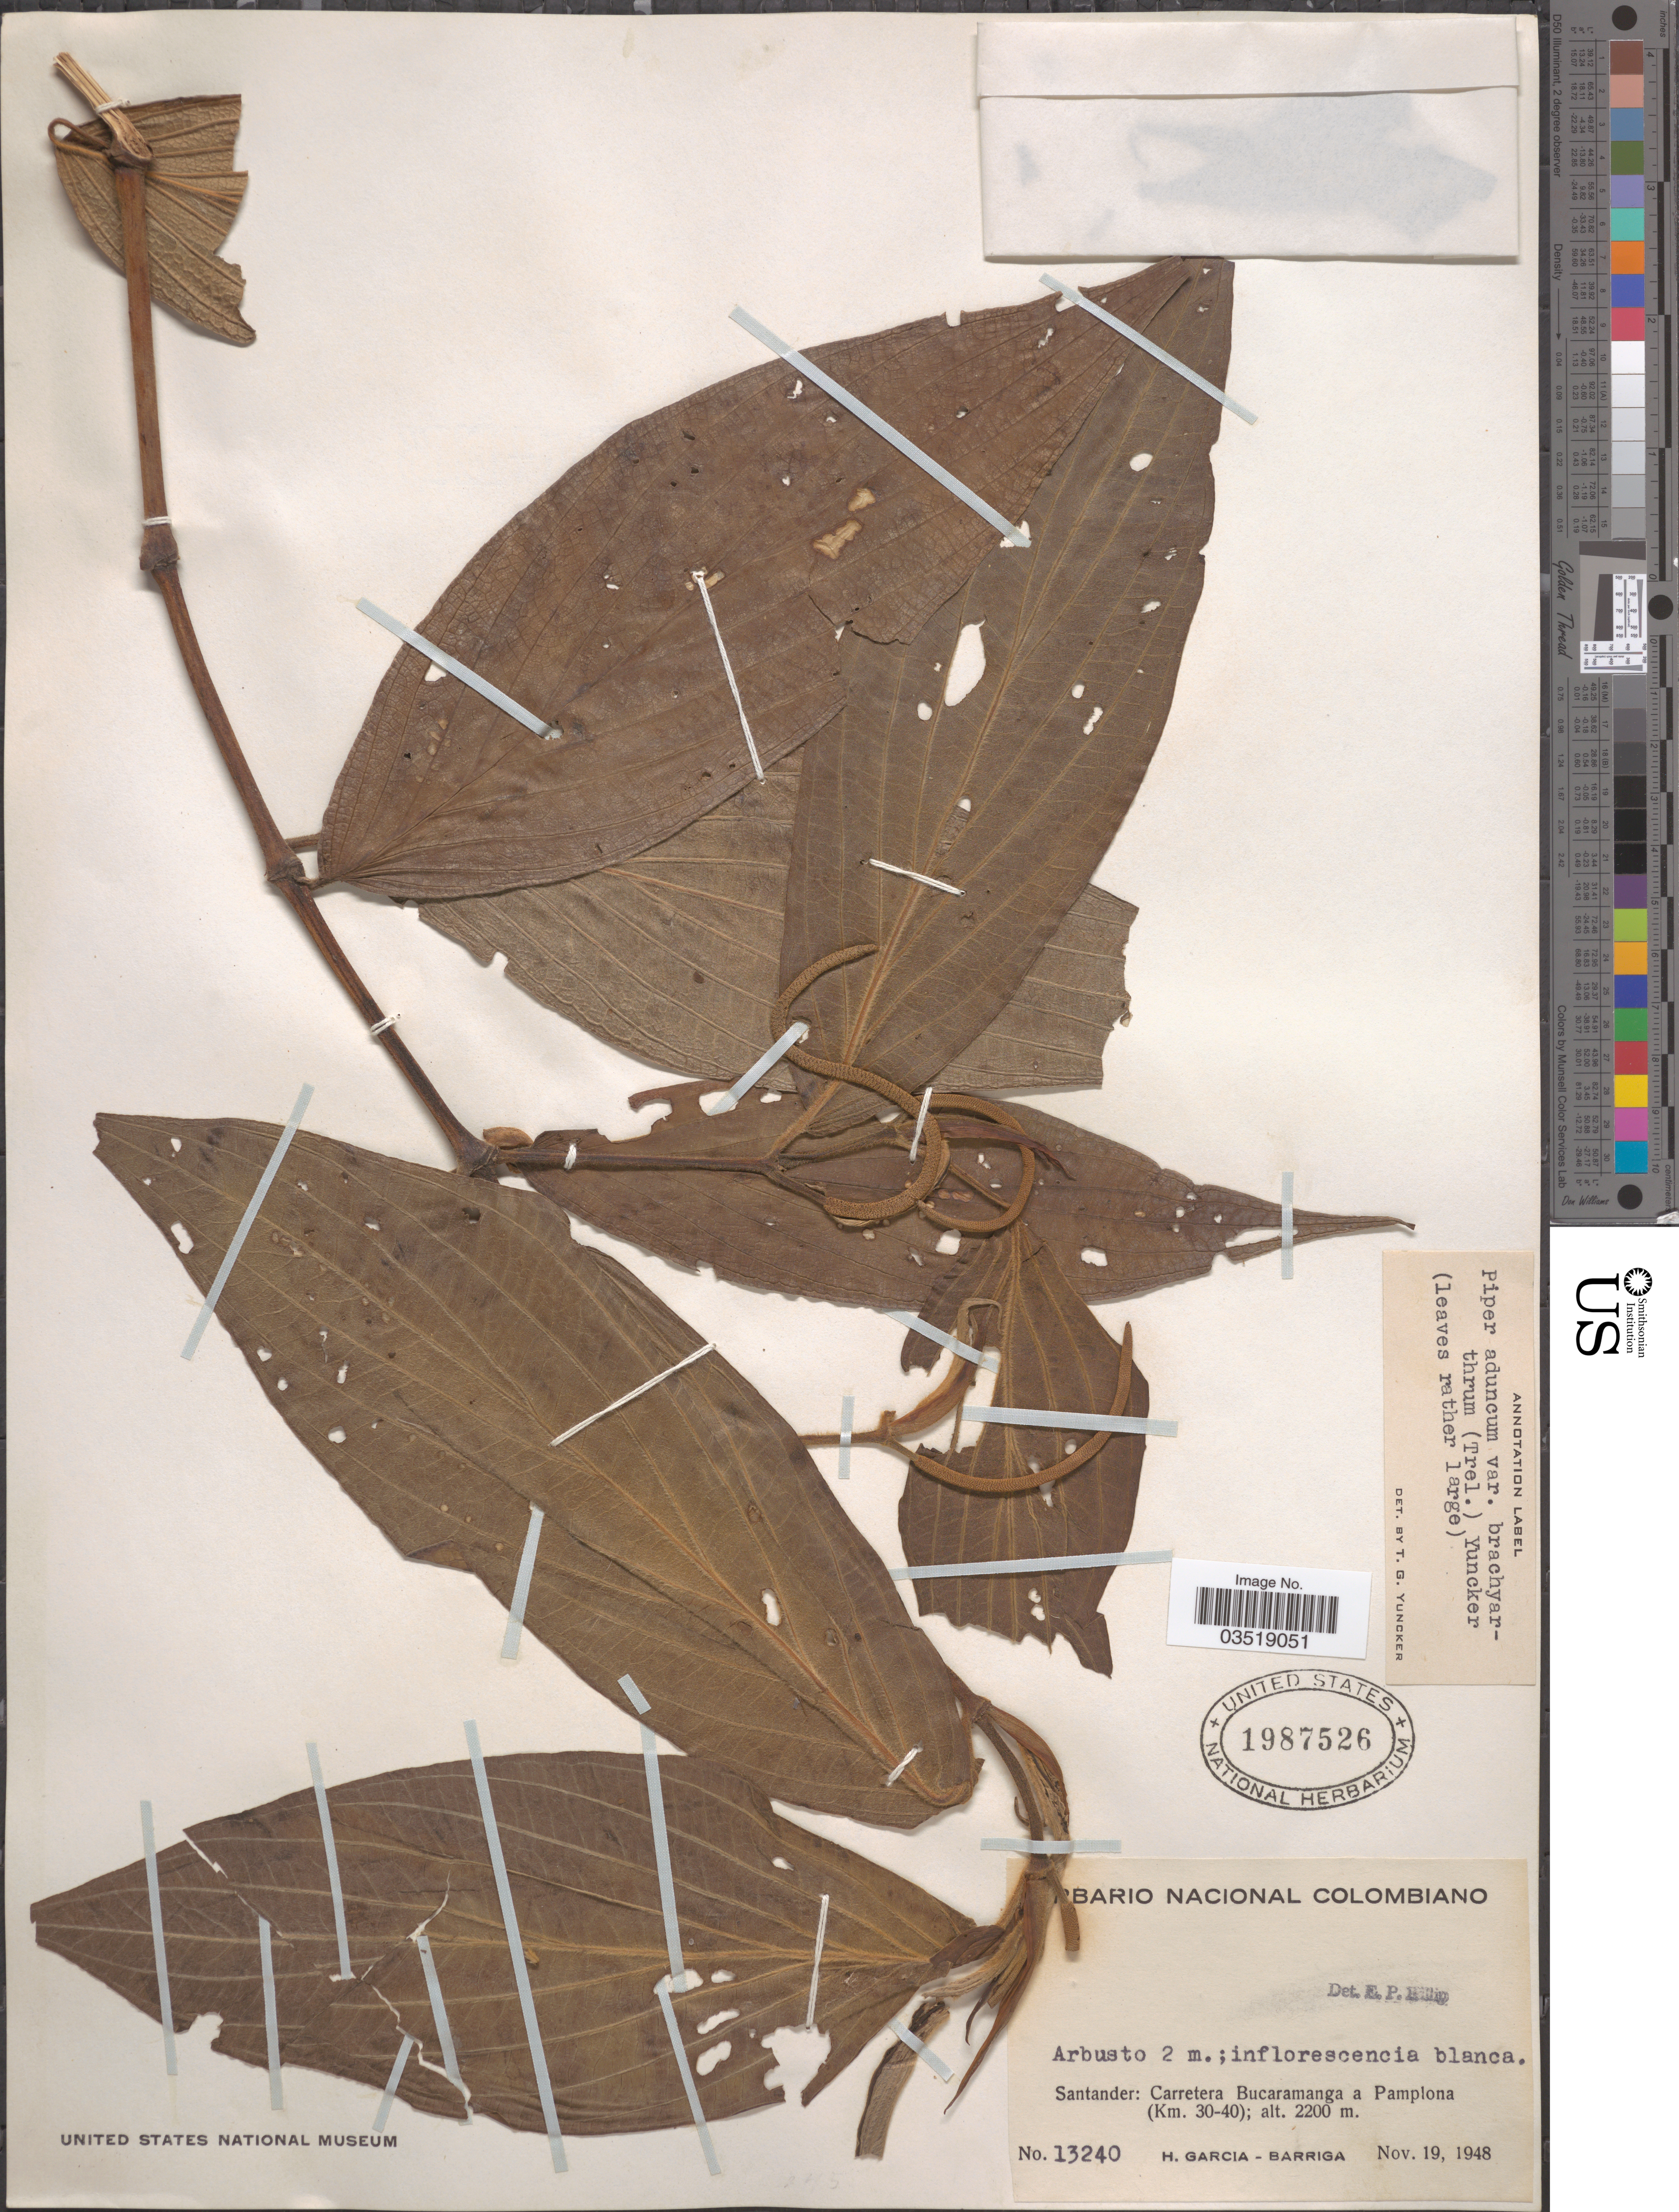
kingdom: Plantae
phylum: Tracheophyta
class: Magnoliopsida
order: Piperales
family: Piperaceae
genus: Piper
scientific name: Piper aduncum var. cordulatum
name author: L.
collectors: H. García Barriga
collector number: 13240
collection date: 1948-11-19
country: Colombia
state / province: Santander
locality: Carretera Bucaramanga a Pamplona (Km. 30-40).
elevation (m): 2200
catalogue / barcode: US 1987526